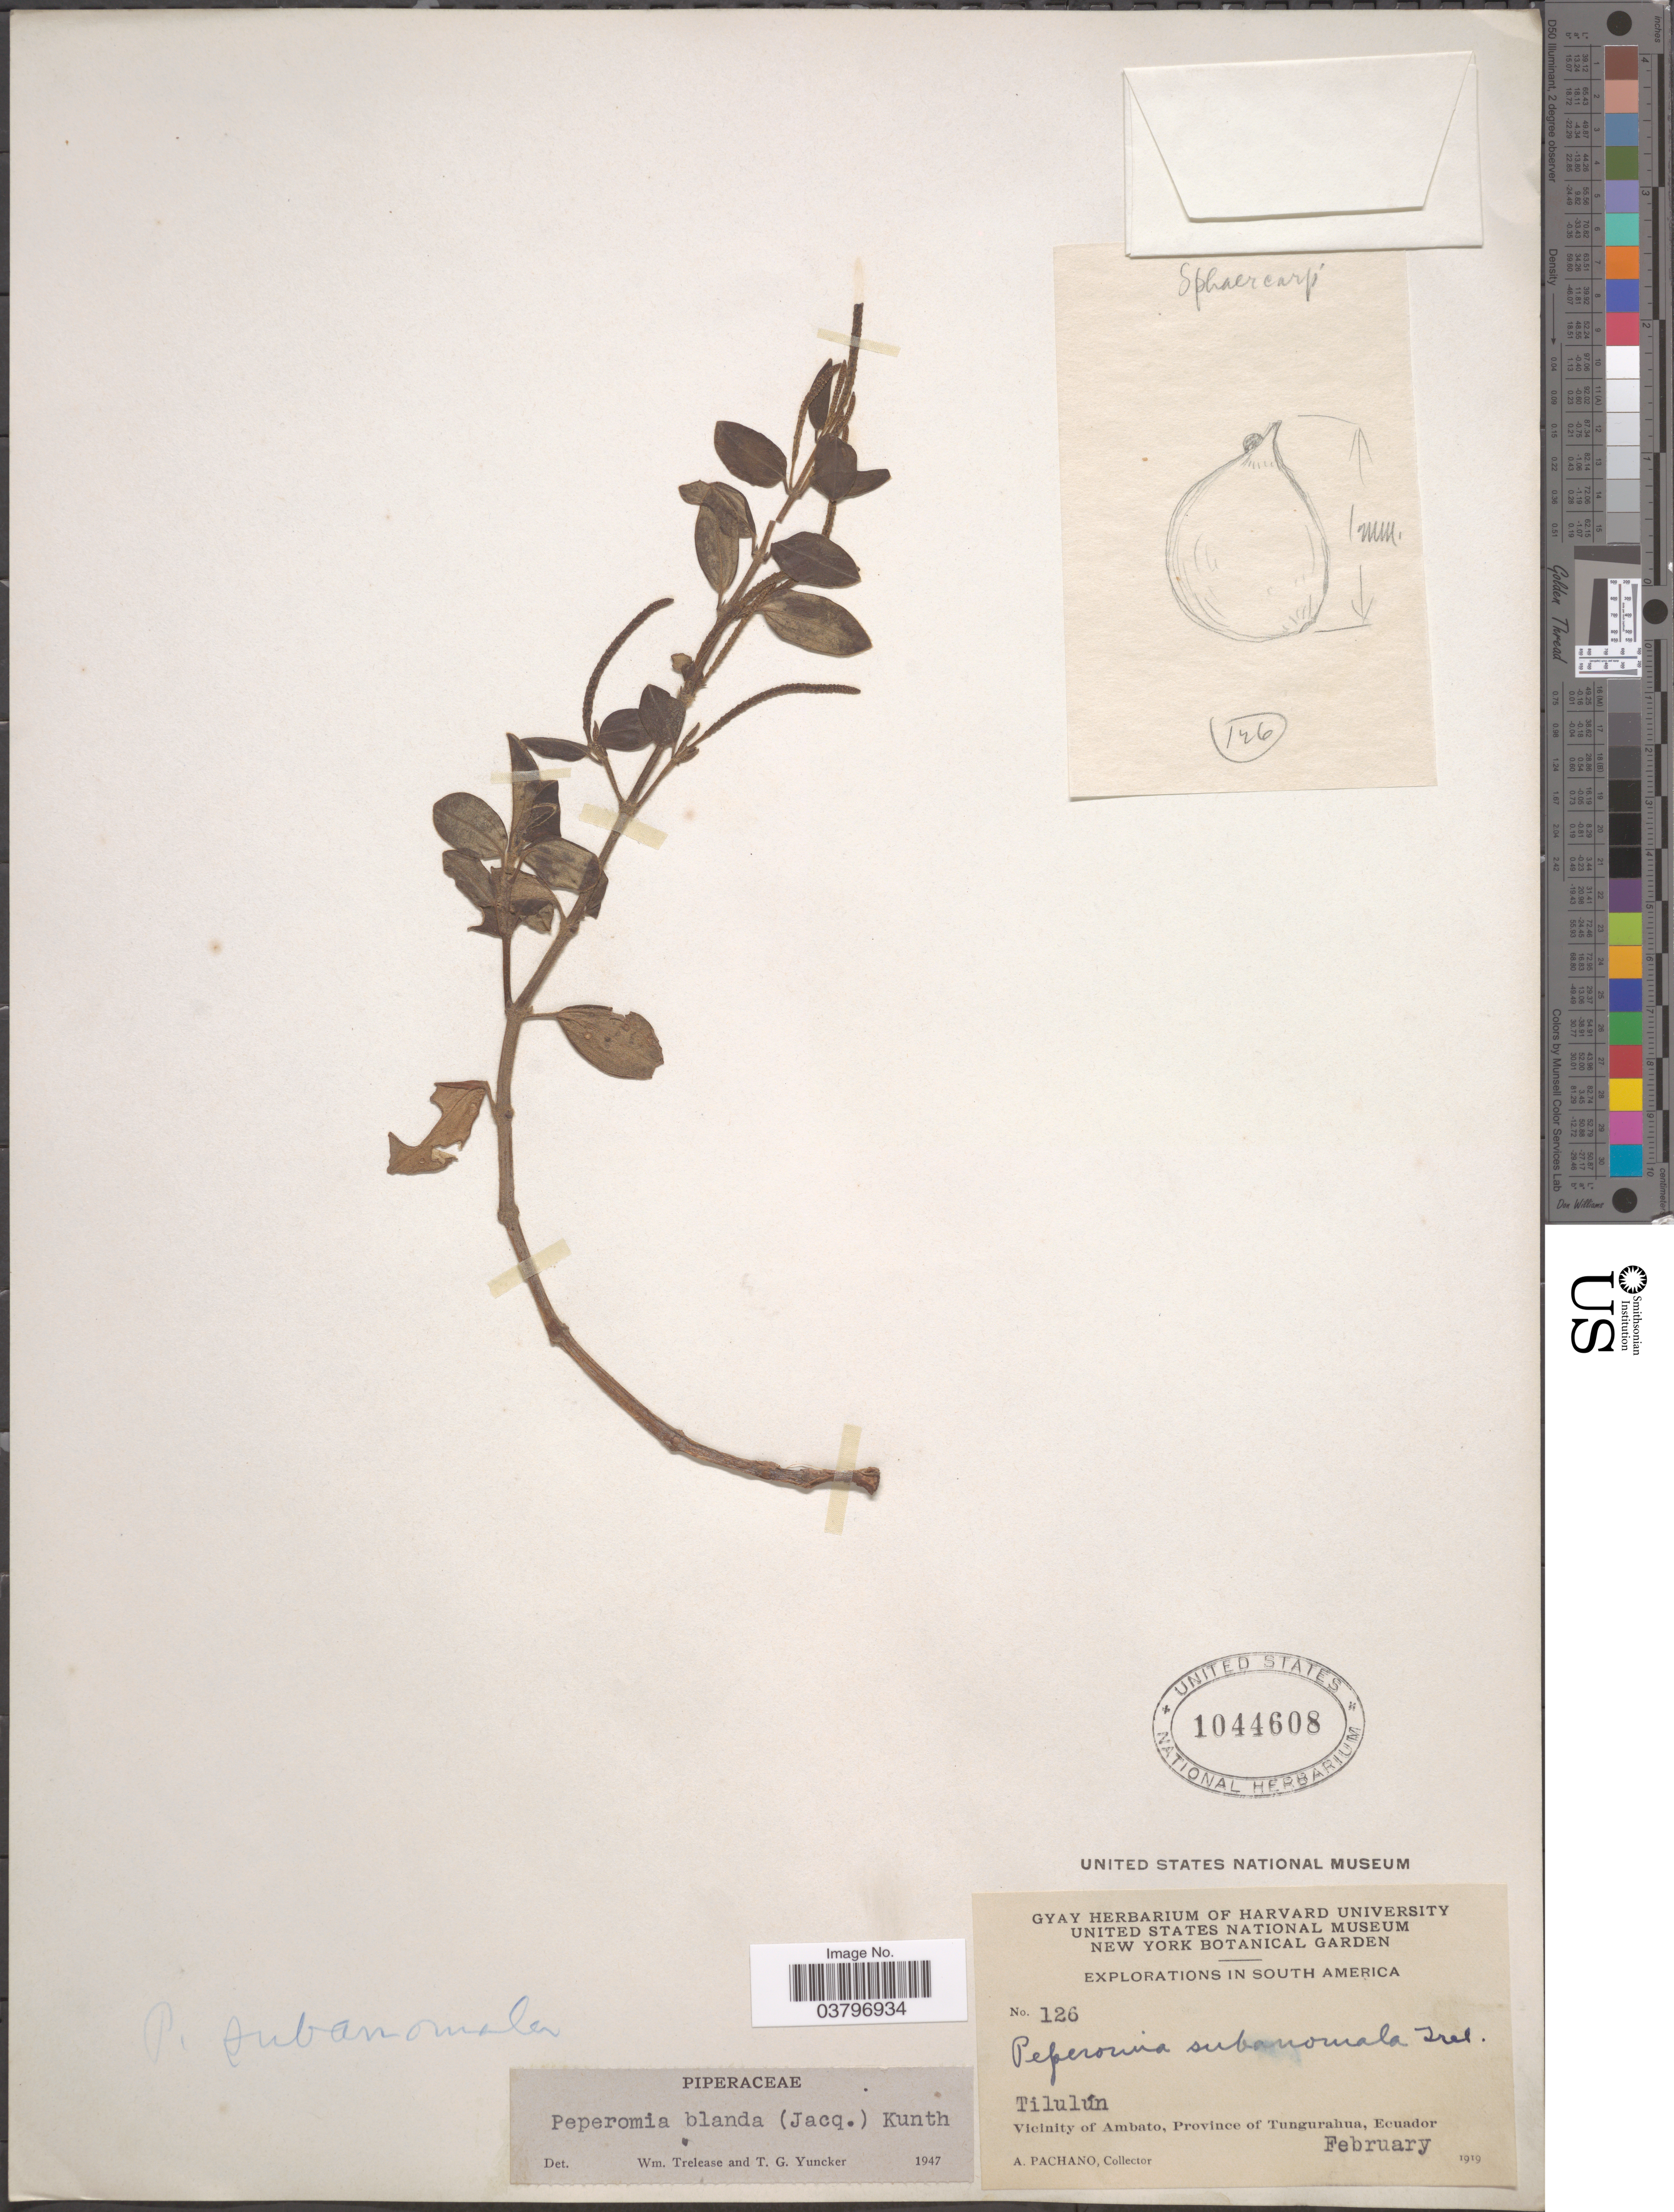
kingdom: Plantae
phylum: Tracheophyta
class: Magnoliopsida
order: Piperales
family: Piperaceae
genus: Peperomia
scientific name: Peperomia blanda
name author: (Jacq.) Kunth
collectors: A. Pachano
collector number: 126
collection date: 1919-02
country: Ecuador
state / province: Tungurahua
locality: Tilulún. Vicinity of Ambato.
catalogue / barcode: US 1044608